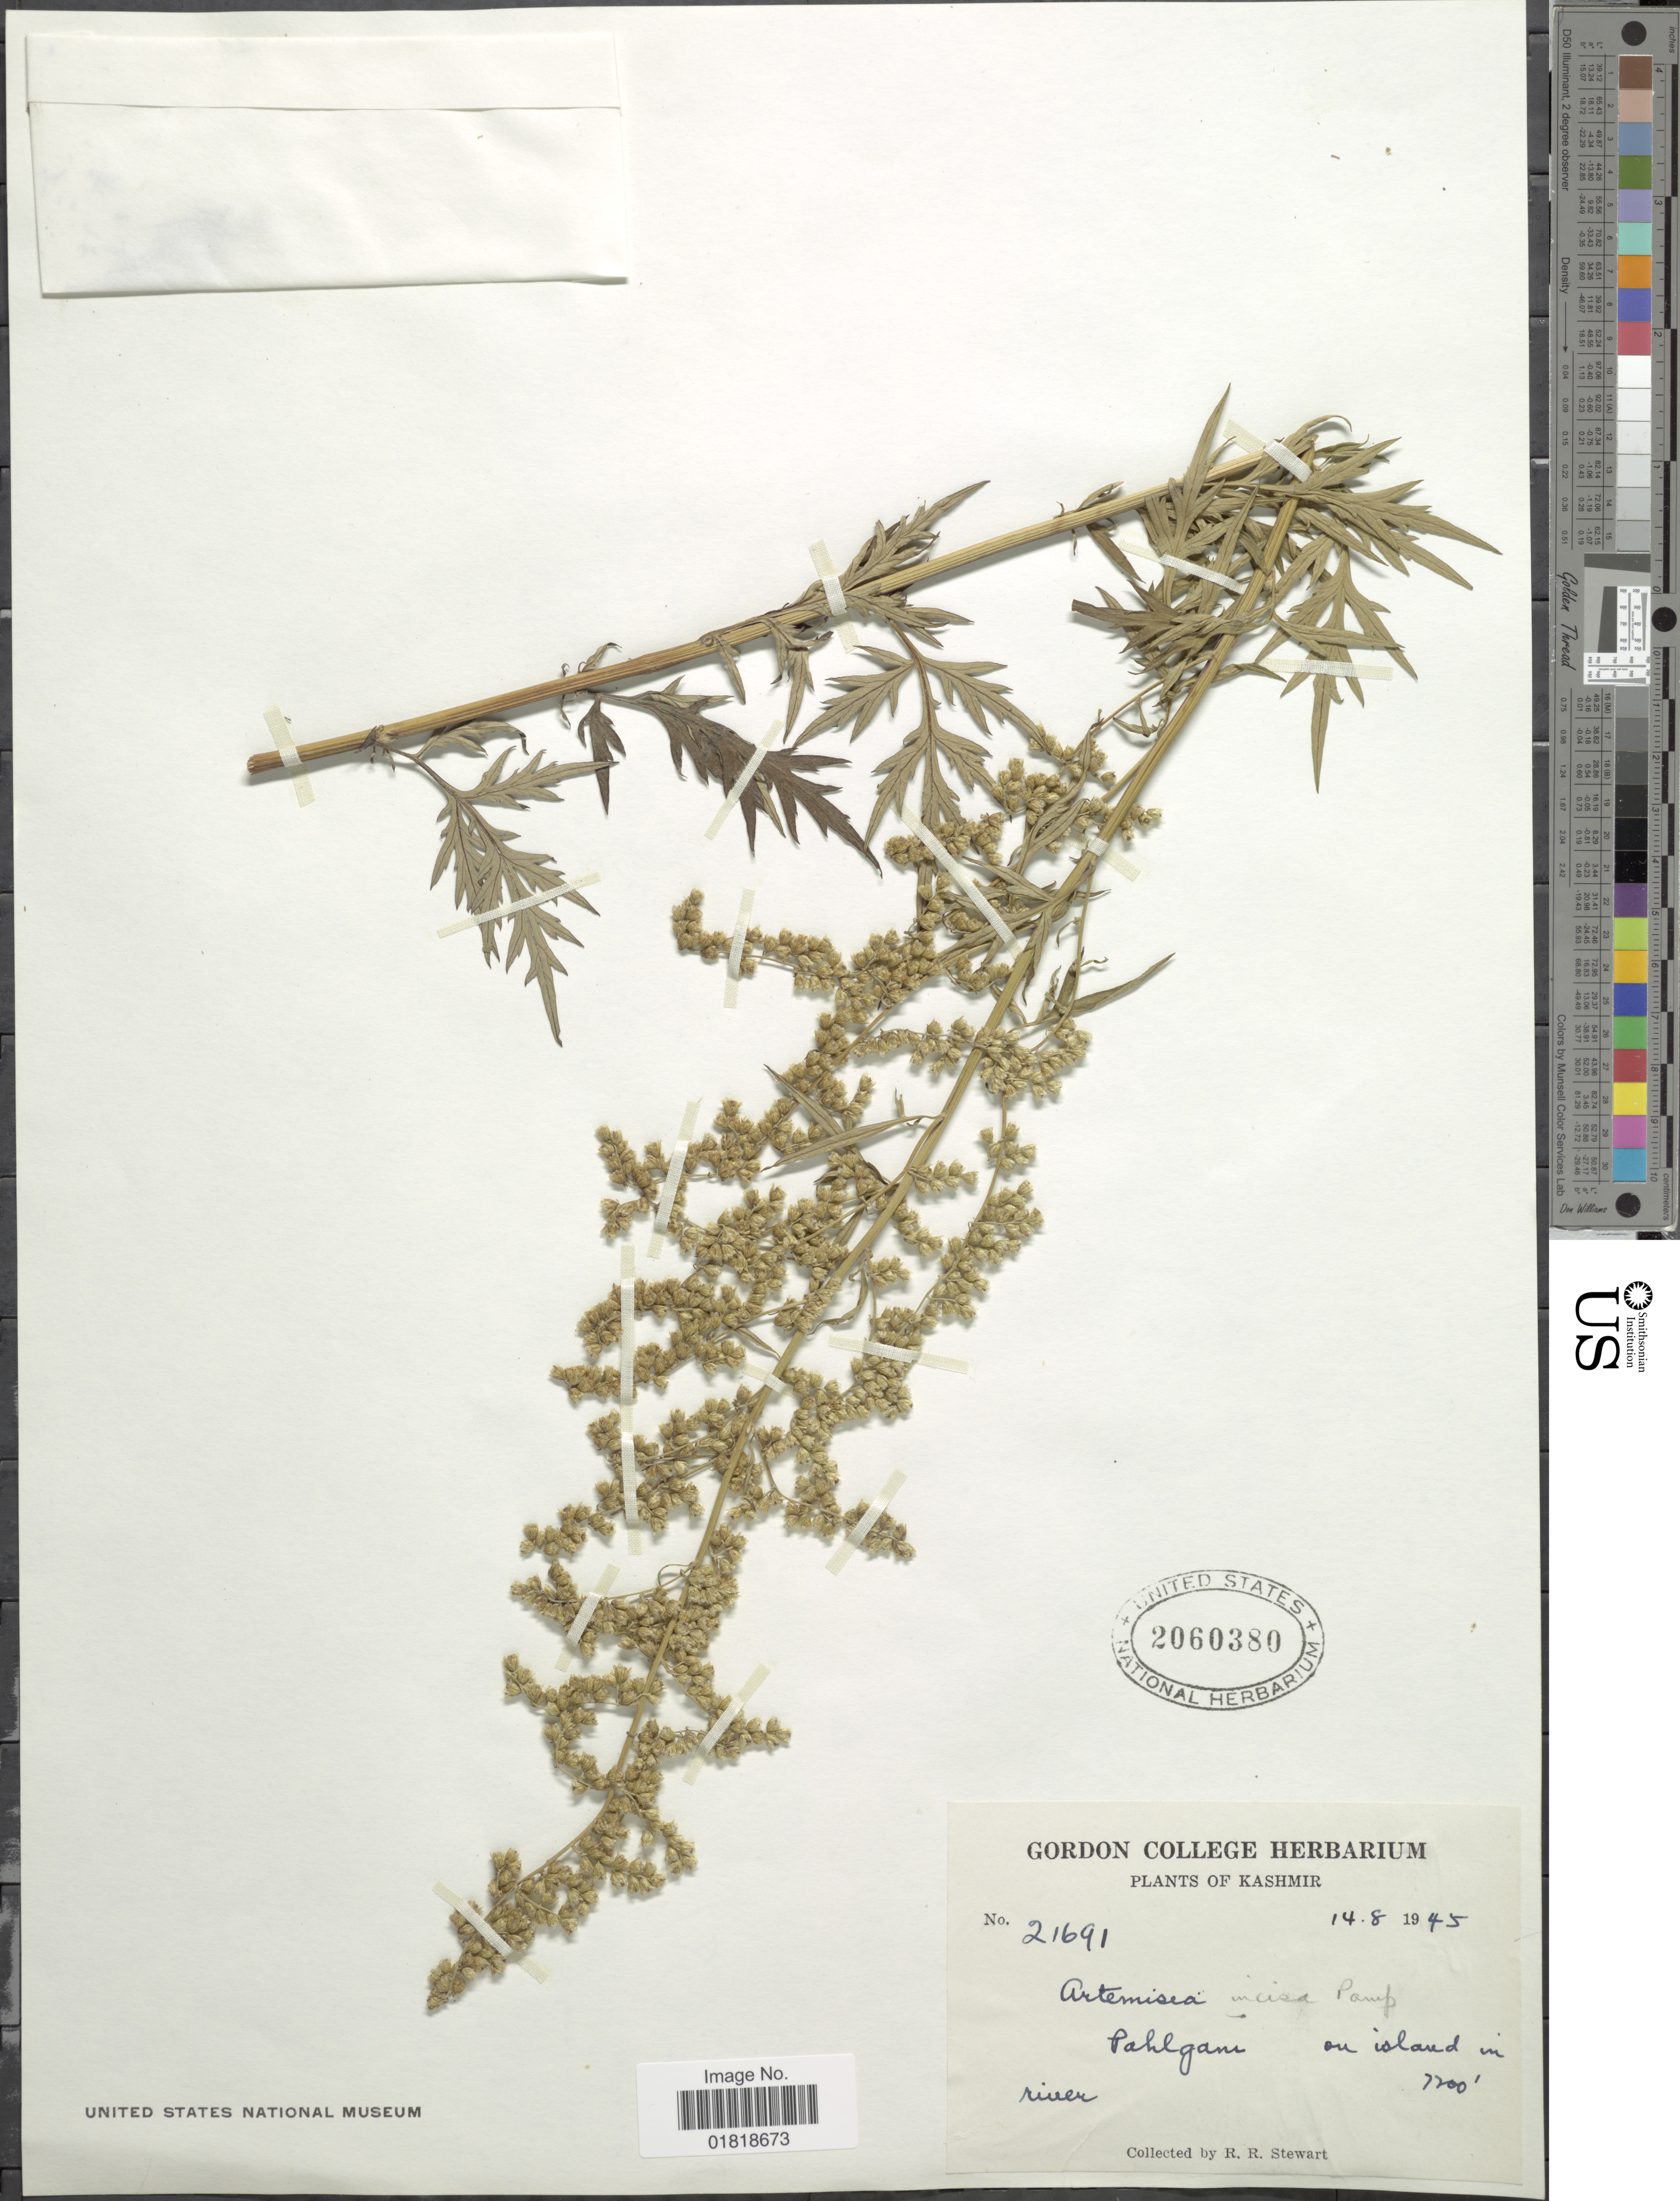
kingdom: Plantae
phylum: Tracheophyta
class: Magnoliopsida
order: Asterales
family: Asteraceae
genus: Artemisia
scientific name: Artemisia incisa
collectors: R. R. Stewart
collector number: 21691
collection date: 1945-08-14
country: India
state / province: Jammu and Kashmir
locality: Kashmir, Pahlgani on island in river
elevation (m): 2195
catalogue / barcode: US 2060380